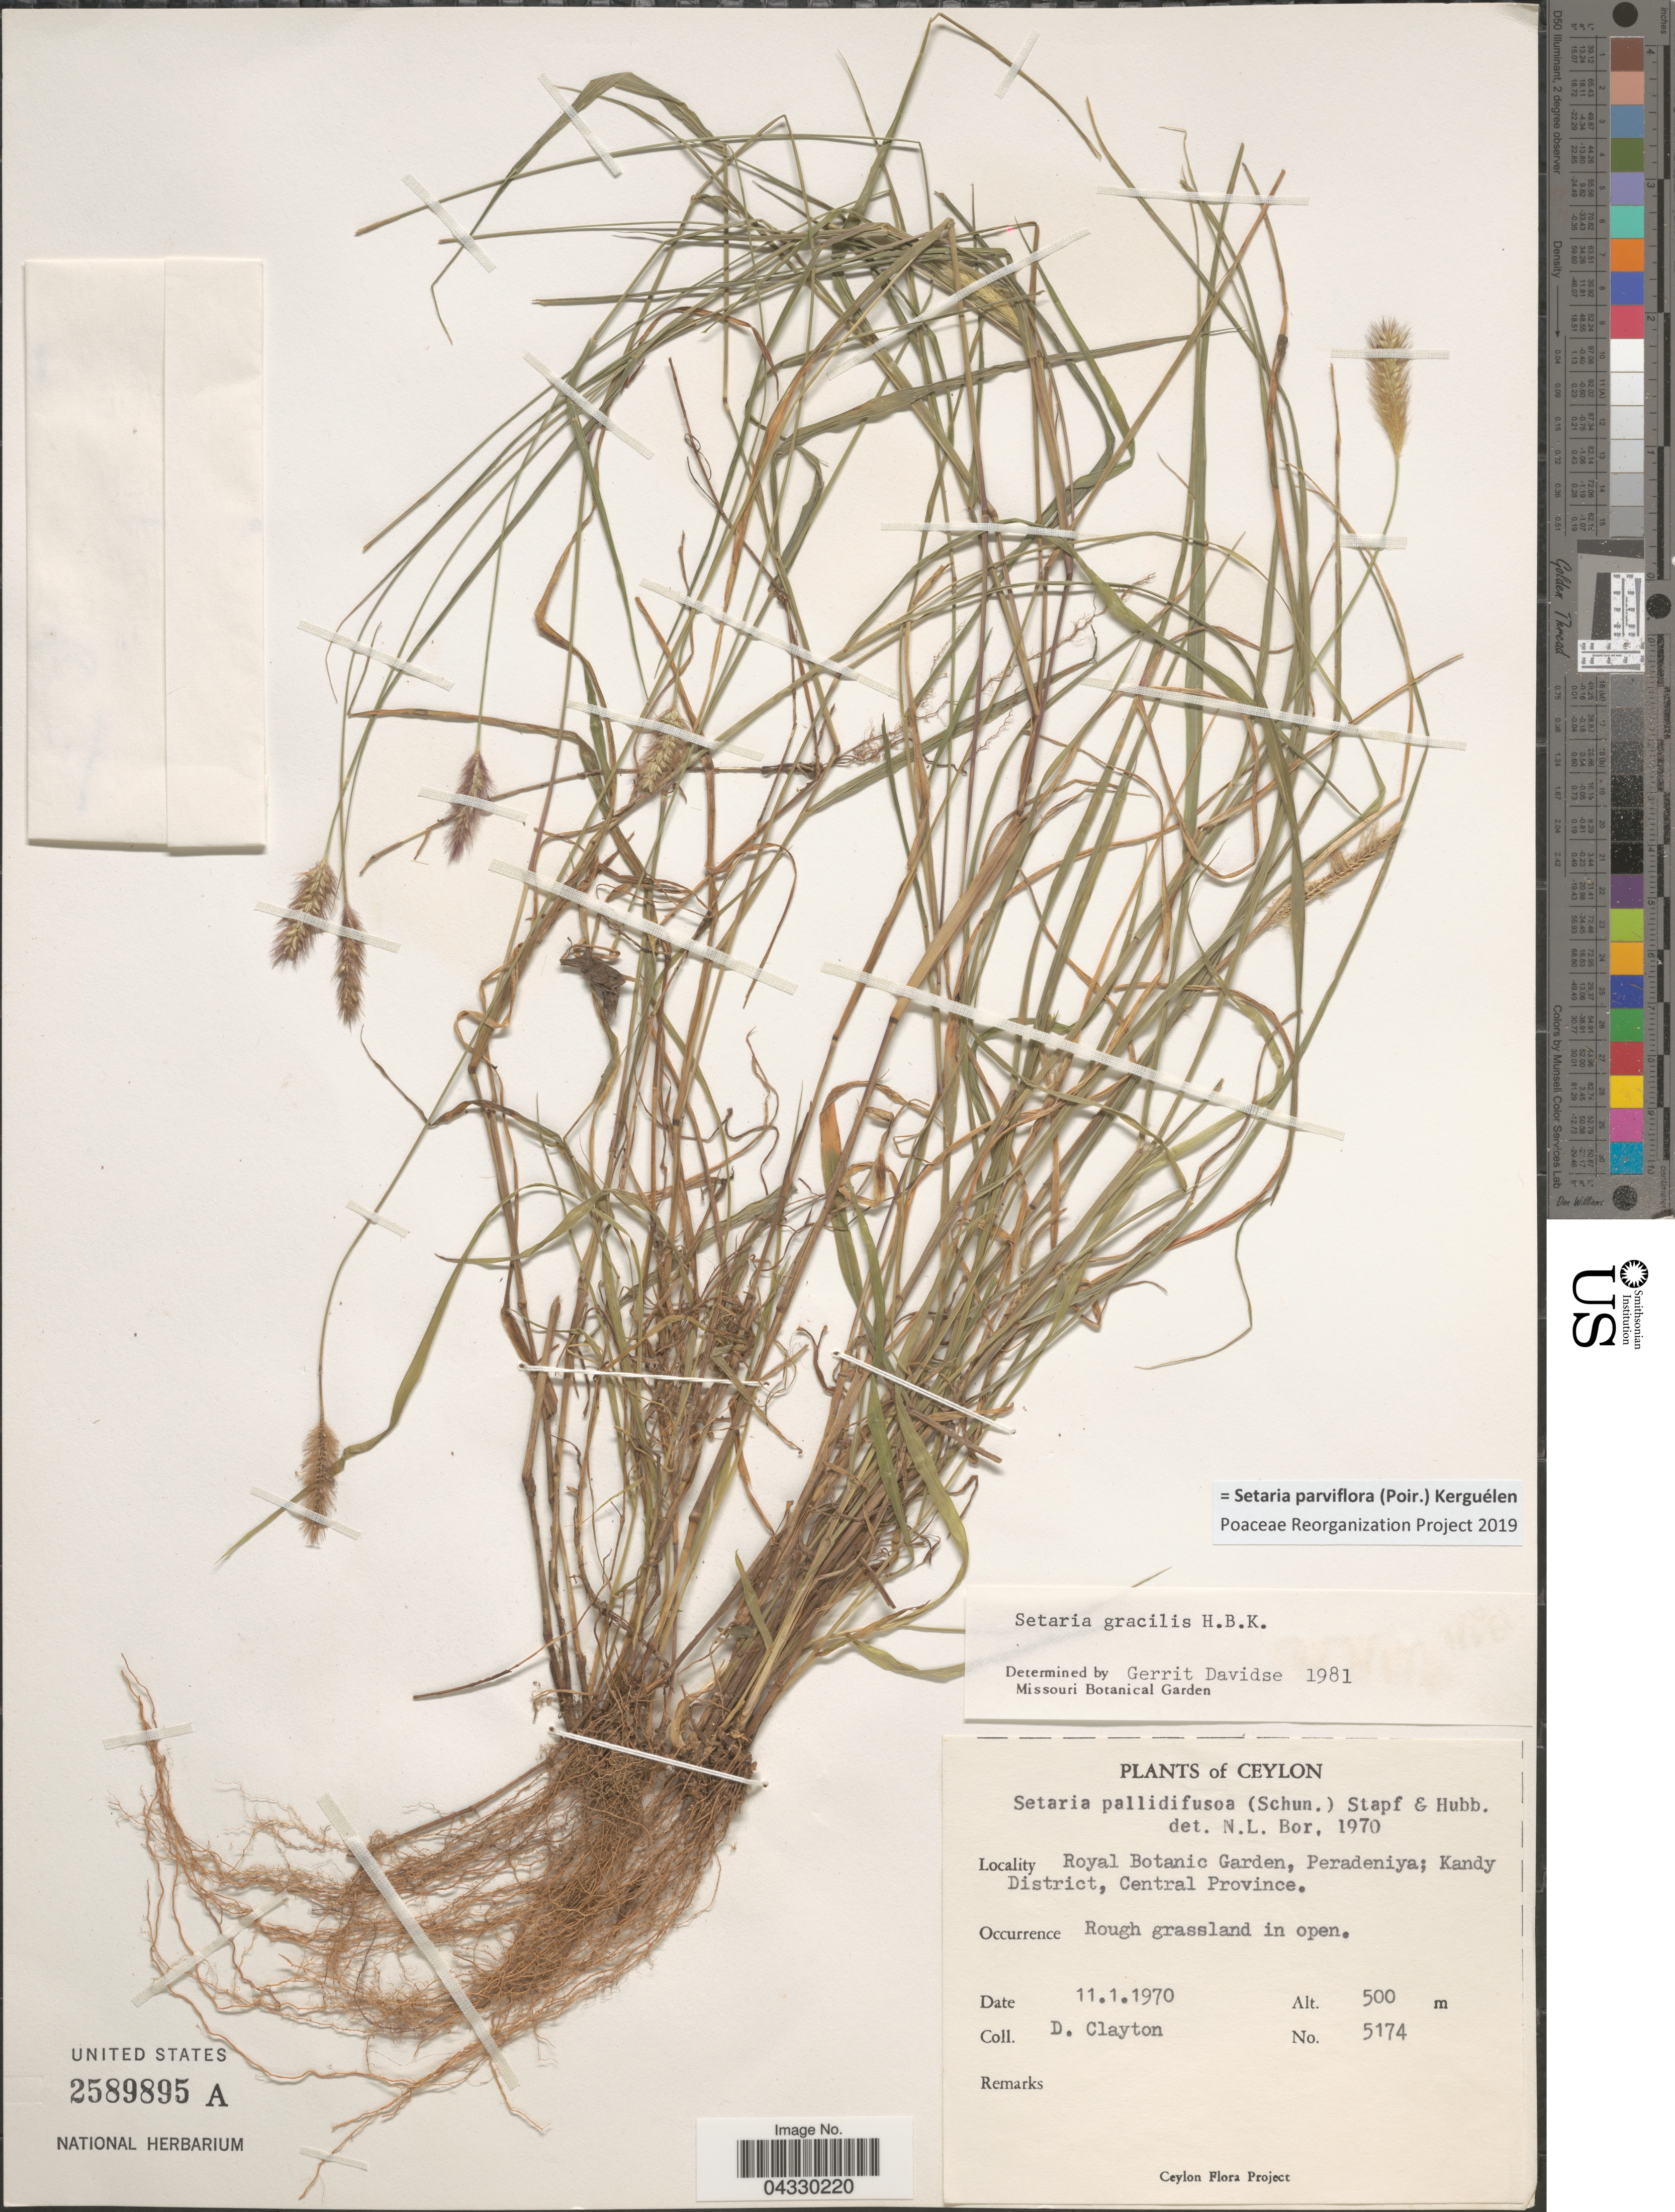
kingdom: Plantae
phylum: Tracheophyta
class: Liliopsida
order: Poales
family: Poaceae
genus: Setaria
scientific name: Setaria parviflora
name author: (Poir.) Kerguélen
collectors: D. Clayton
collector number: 5174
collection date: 1970-01-11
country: Sri Lanka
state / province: Central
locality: Ceylon. Royal Botanic Garden, Peradeniya; Kandy District.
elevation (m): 500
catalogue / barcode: US 2589895A